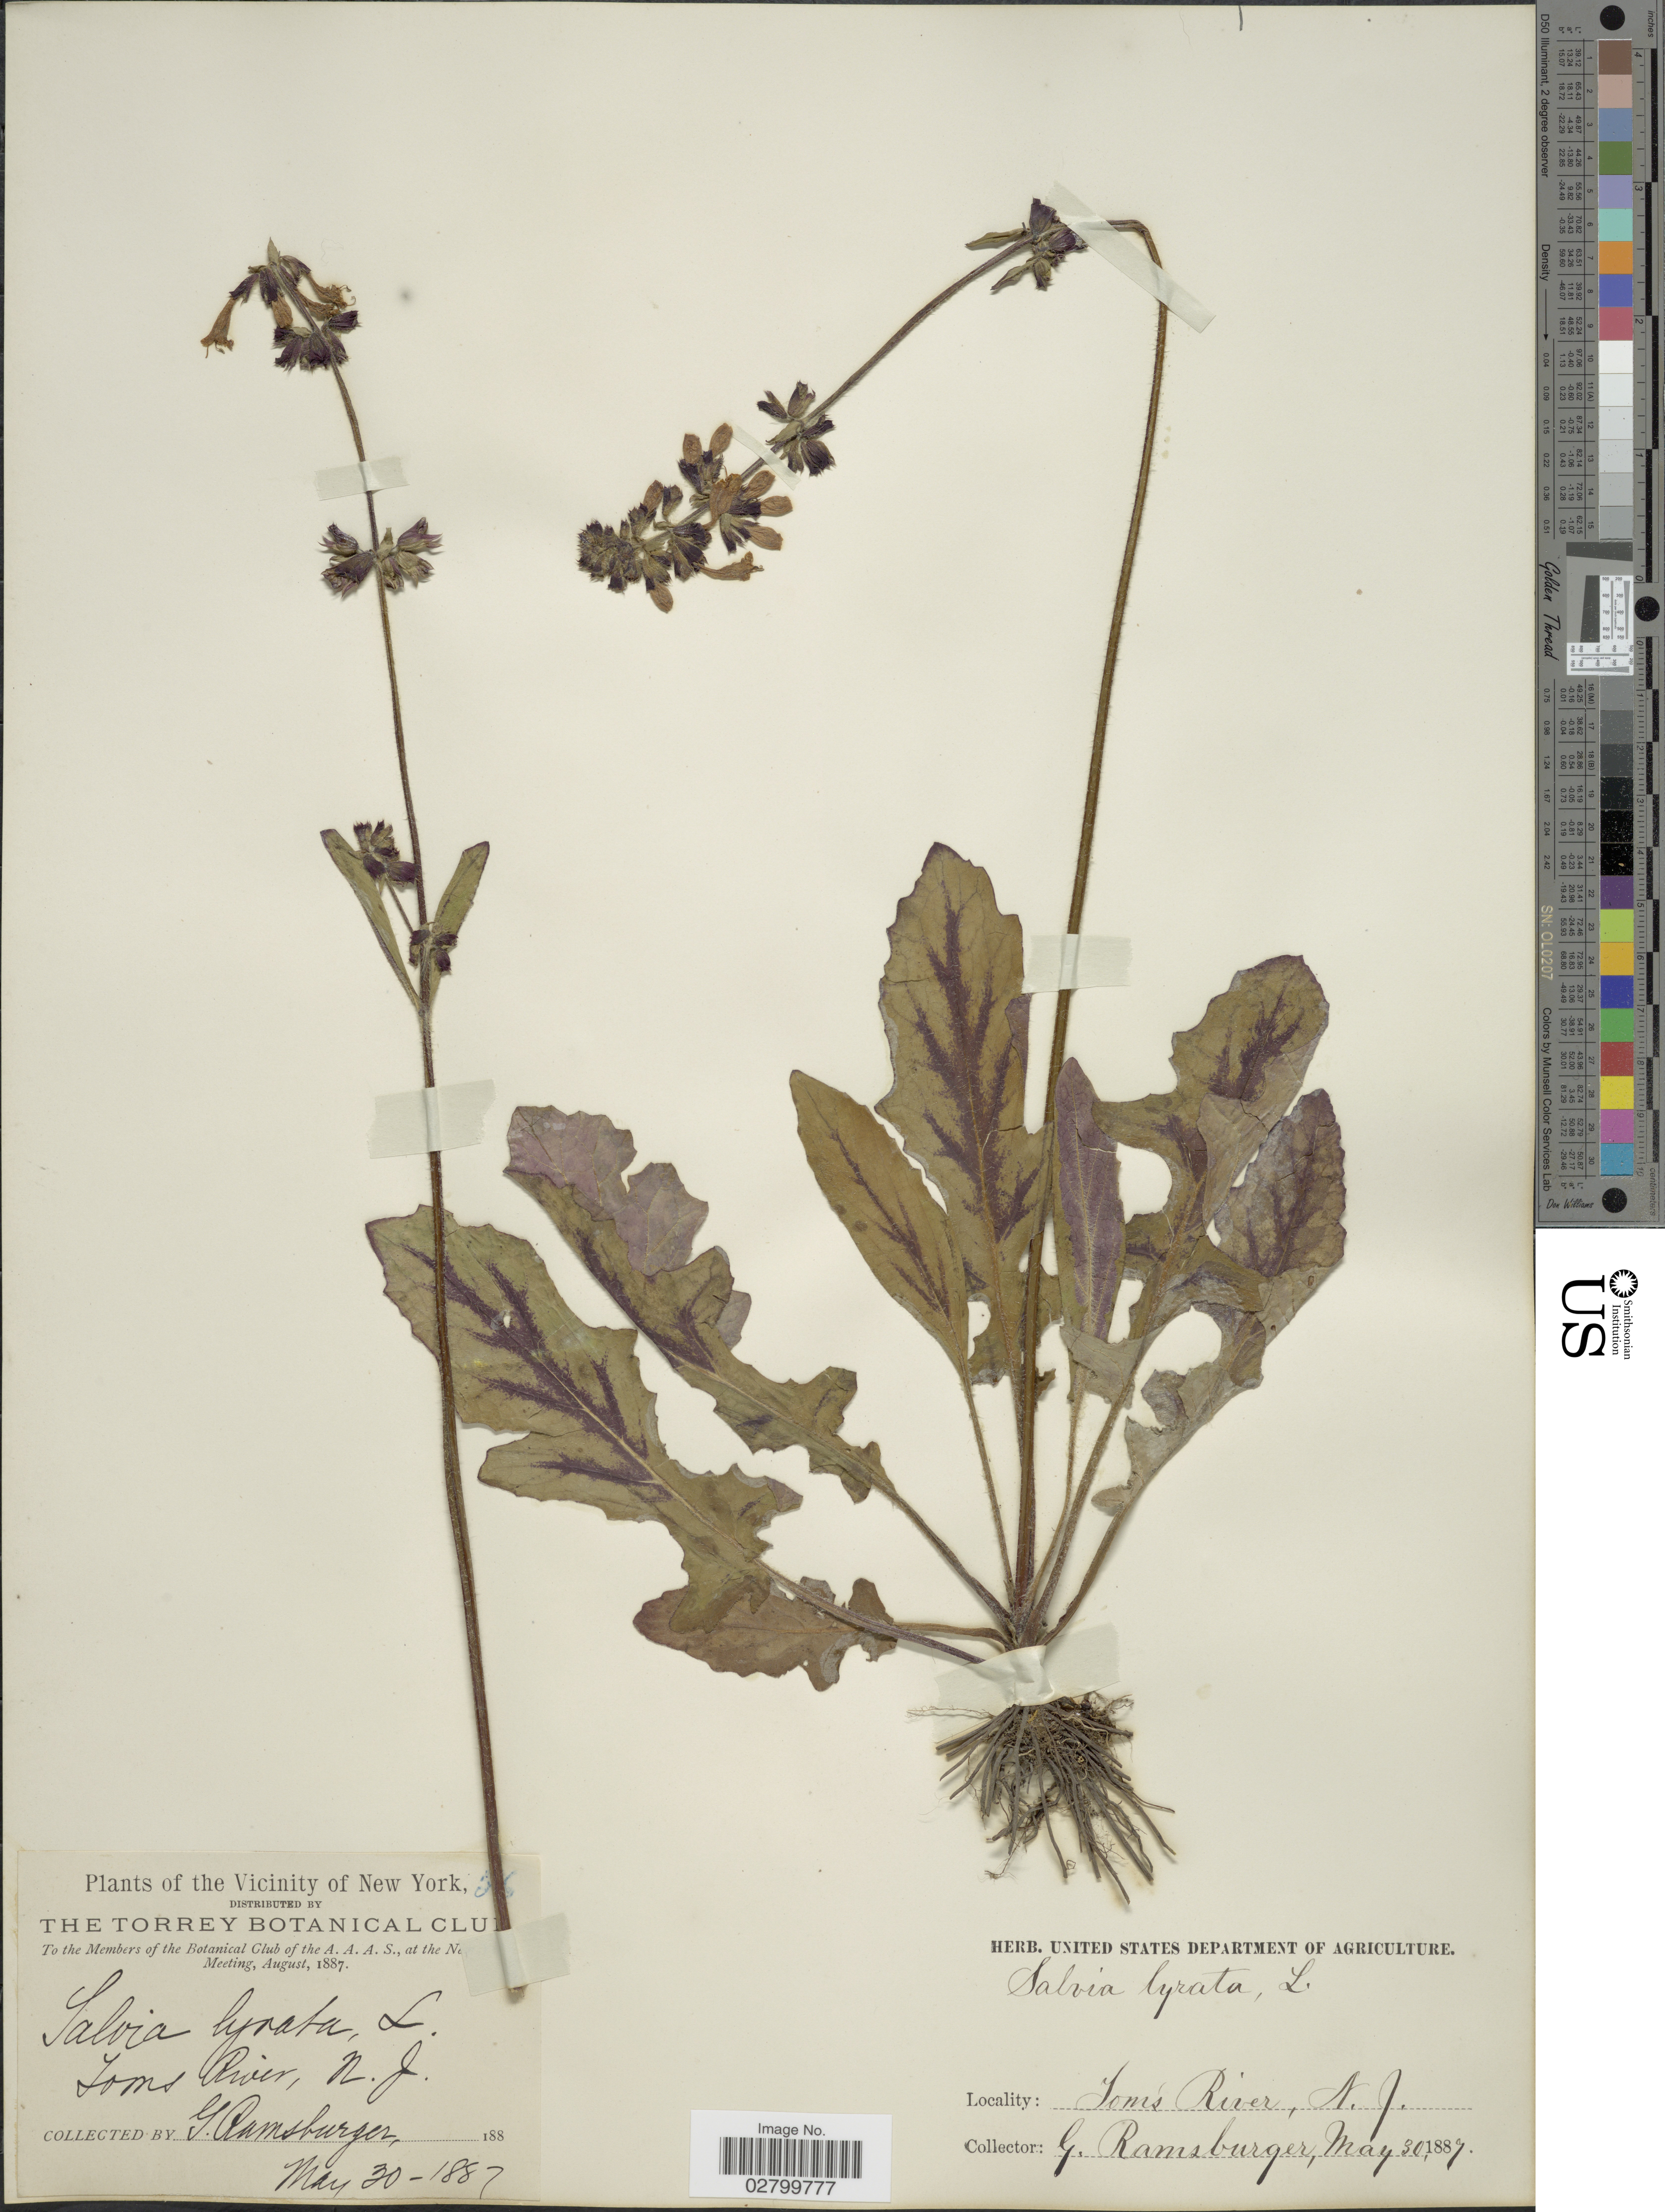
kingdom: Plantae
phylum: Tracheophyta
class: Magnoliopsida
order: Lamiales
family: Lamiaceae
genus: Salvia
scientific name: Salvia lyrata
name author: L.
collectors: G. Ramsburger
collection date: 1887-05-30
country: United States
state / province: New Jersey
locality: Tom's River, N.J.